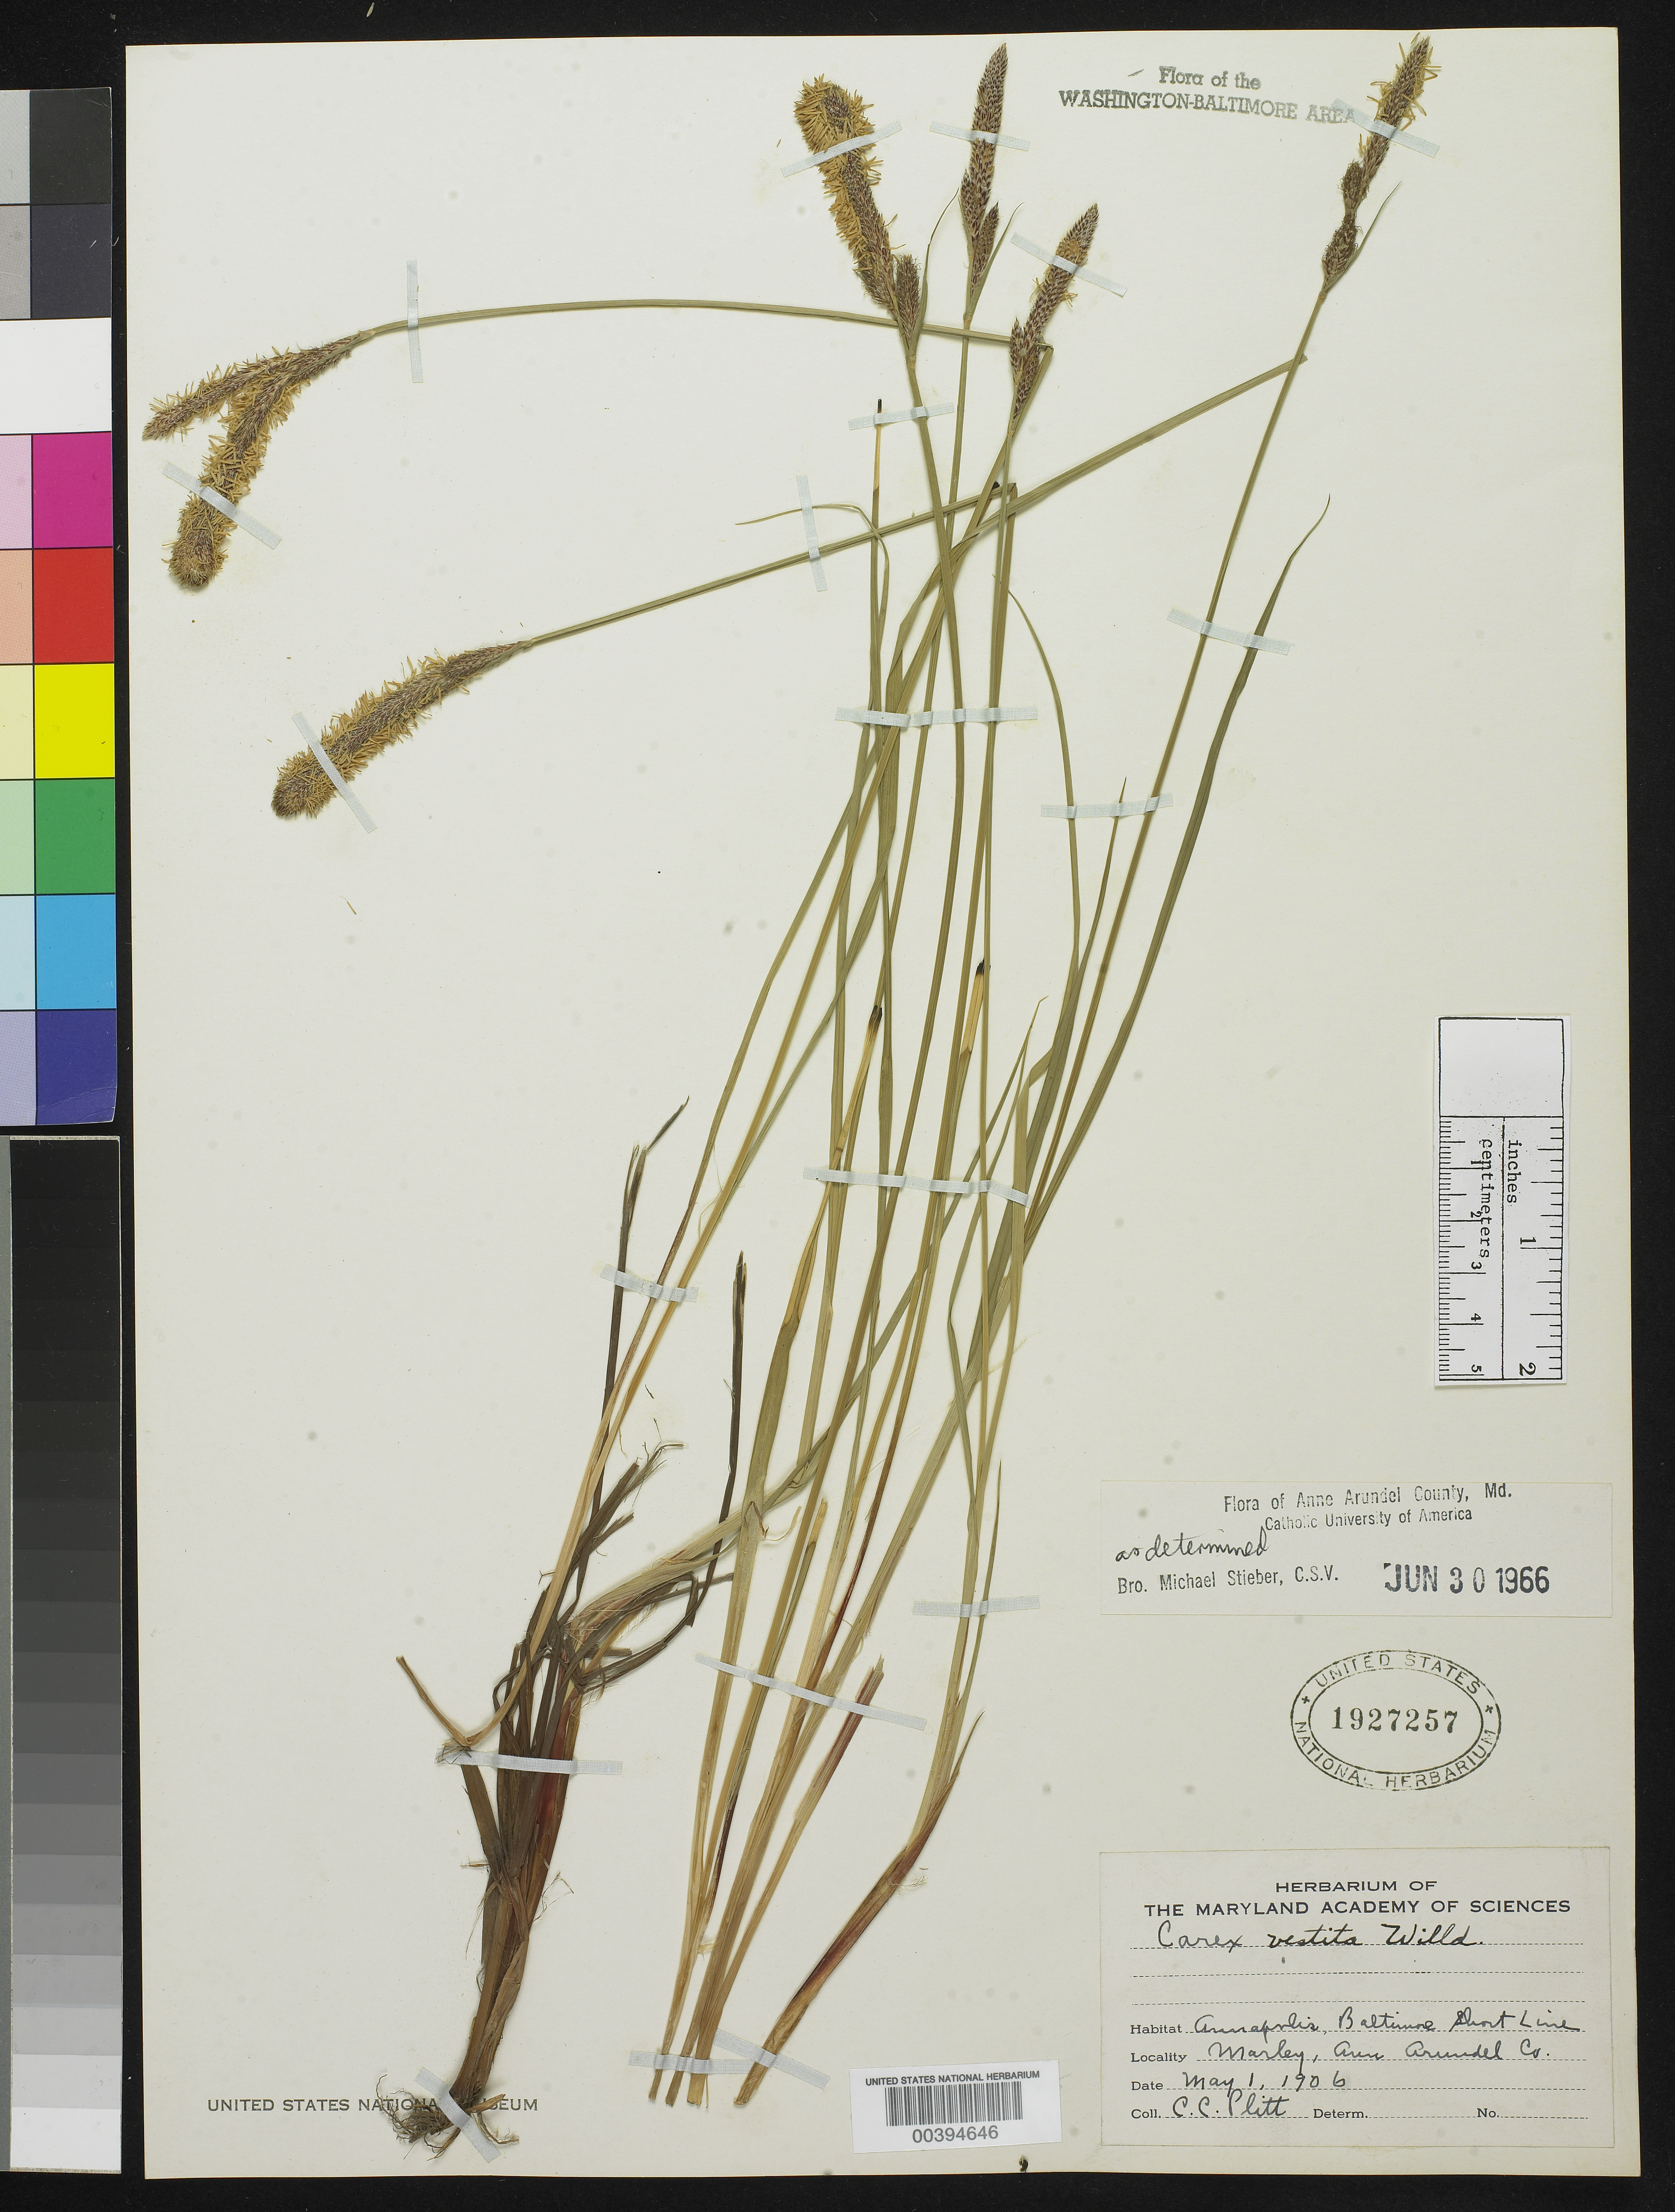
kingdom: Plantae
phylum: Tracheophyta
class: Liliopsida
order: Poales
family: Cyperaceae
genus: Carex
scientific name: Carex vestita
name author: Willd.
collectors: C. Plitt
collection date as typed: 01 May 1906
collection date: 1906-05-01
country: United States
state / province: Maryland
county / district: Anne Arundel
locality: Annapolis Baltimore Short Line, Marley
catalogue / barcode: US 1927257